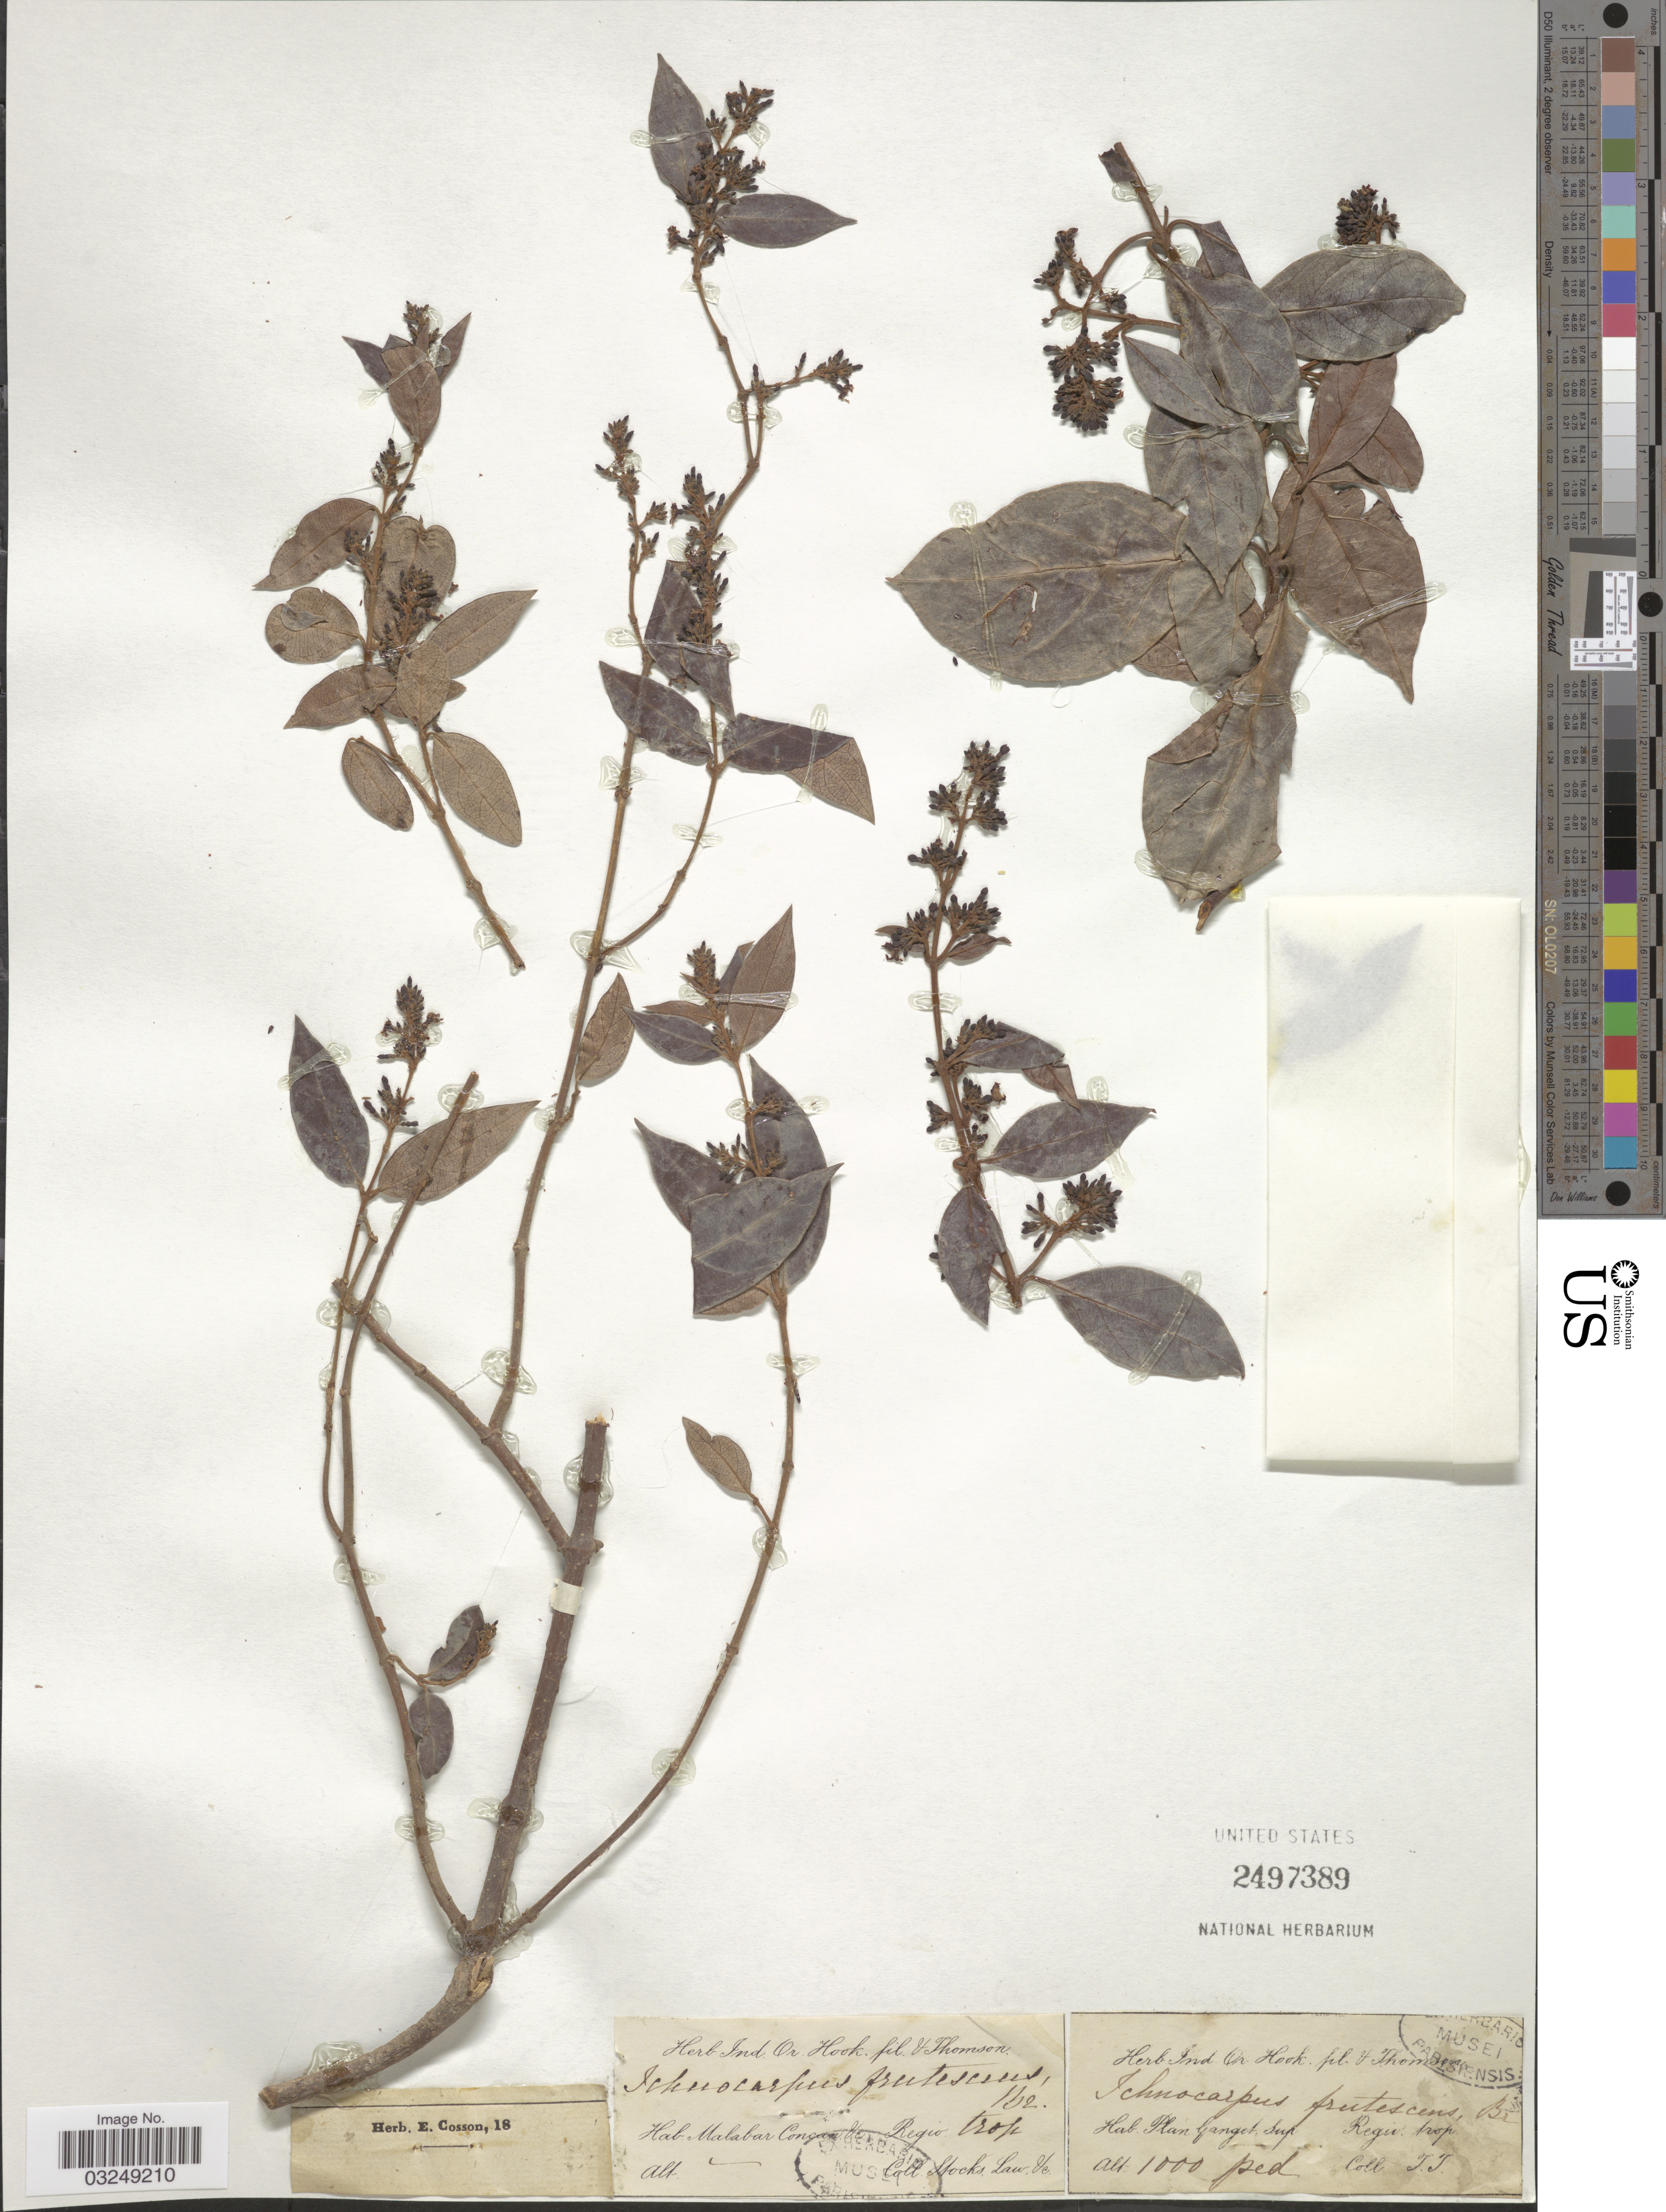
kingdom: Plantae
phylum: Tracheophyta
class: Magnoliopsida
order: Gentianales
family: Apocynaceae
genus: Ichnocarpus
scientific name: Ichnocarpus frutescens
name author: (L.) W.T. Aiton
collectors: T. Thomson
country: India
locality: Plain Ganget, Sup. Regio. trop.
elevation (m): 305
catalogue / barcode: US 2497389-2